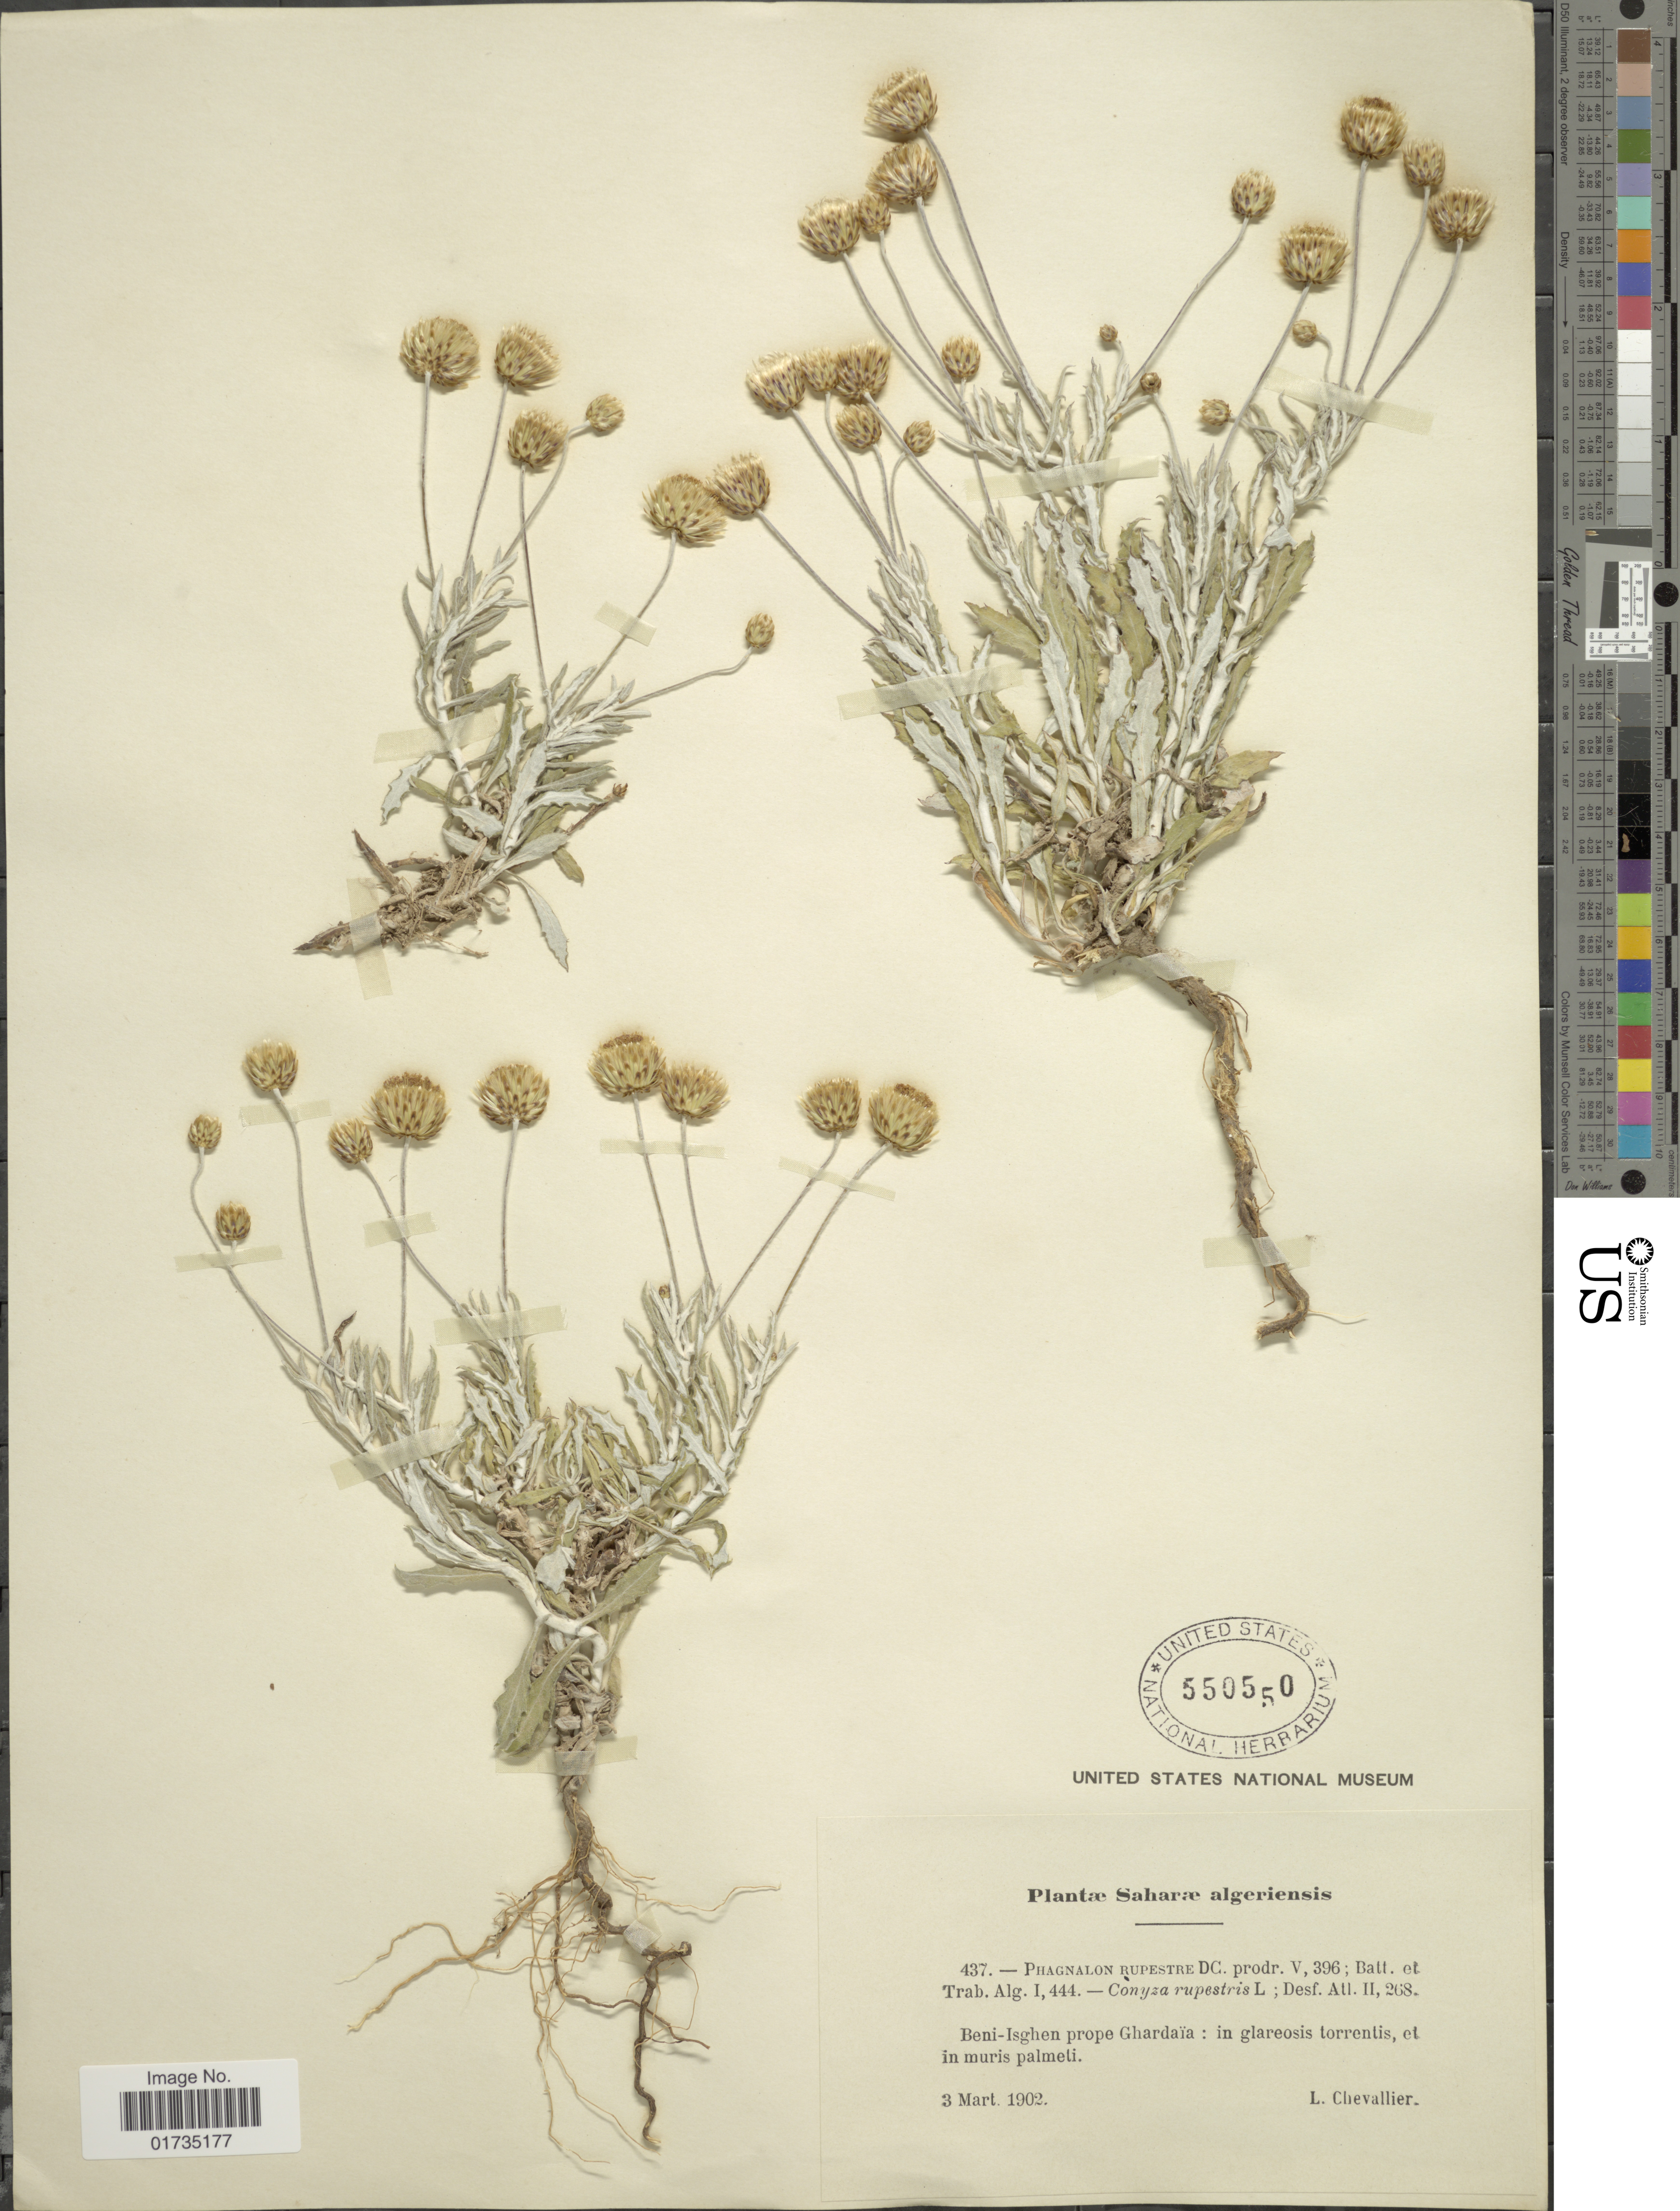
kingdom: Plantae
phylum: Tracheophyta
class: Magnoliopsida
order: Asterales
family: Asteraceae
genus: Phagnalon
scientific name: Phagnalon rupestre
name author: (L.) DC.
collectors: L. Chevallier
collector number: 437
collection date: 1902-03-03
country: Algeria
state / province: Ghardaïa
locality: Beni-Isghen prope Ghardaïa: in glareosis torrentis, et in muris palmeti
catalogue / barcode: US 550550